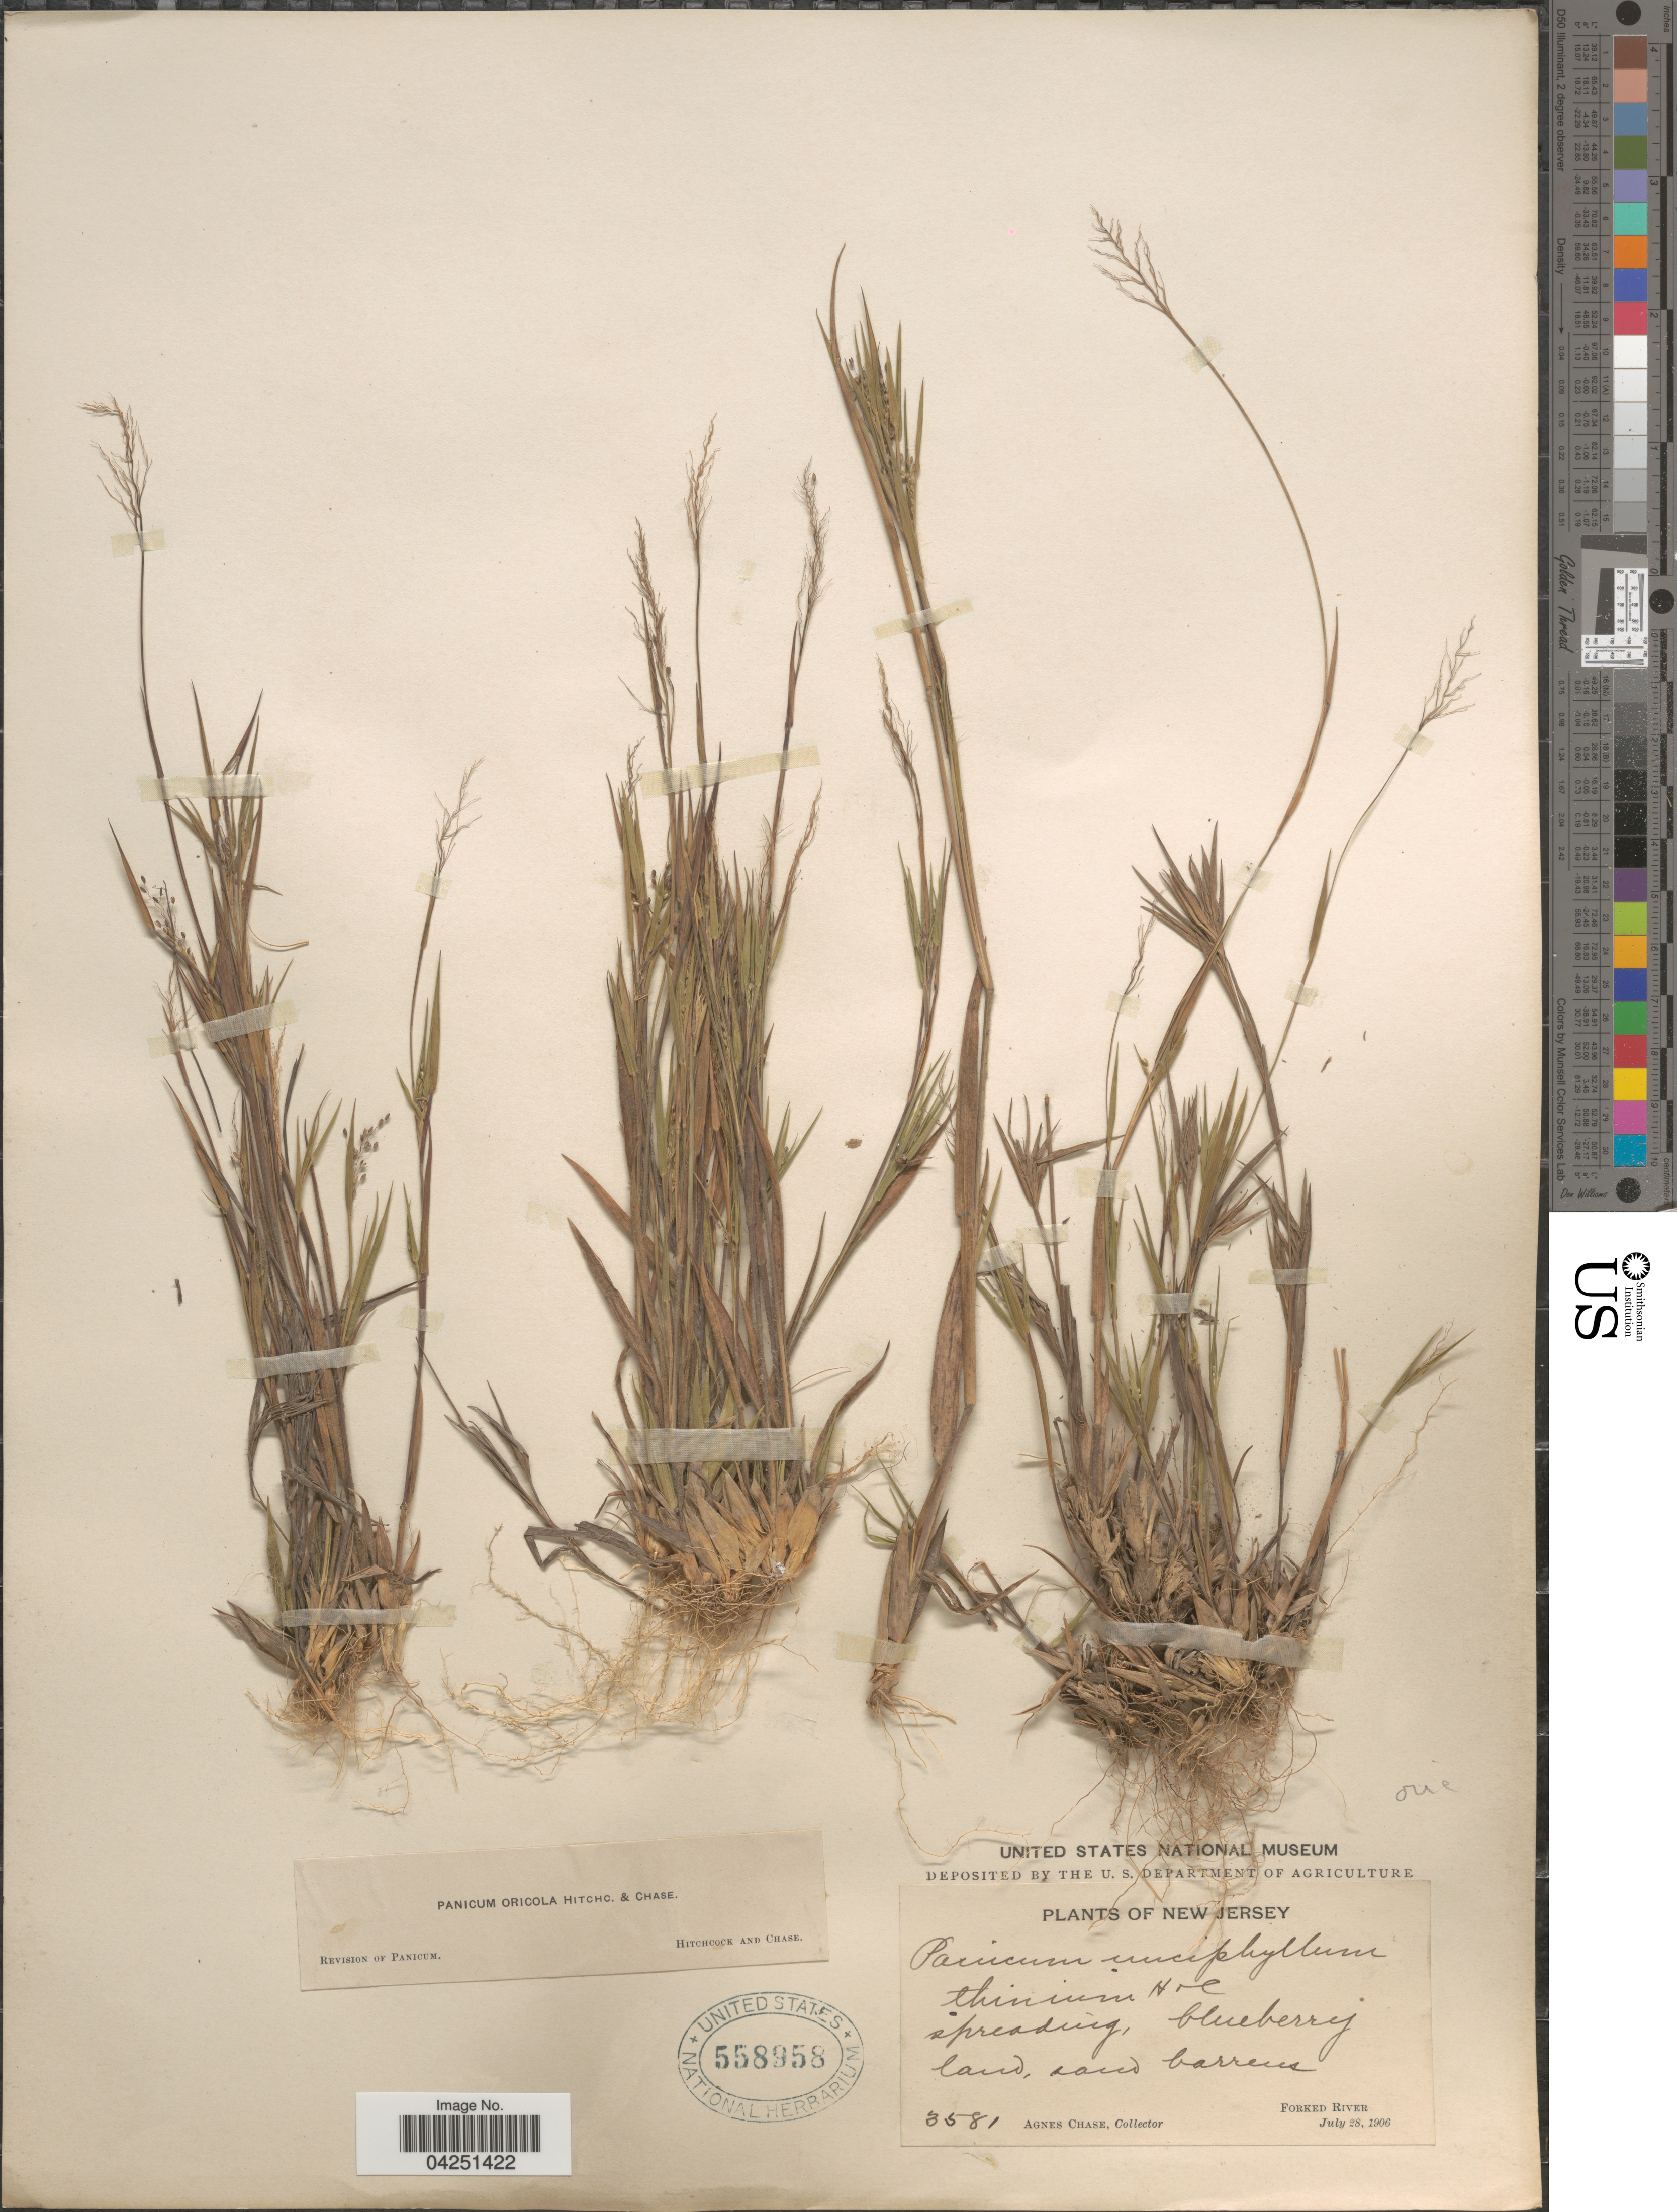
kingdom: Plantae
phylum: Tracheophyta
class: Liliopsida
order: Poales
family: Poaceae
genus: Dichanthelium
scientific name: Dichanthelium acuminatum var. acuminatum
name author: (Sw.) Gould & C.A. Clark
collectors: A. Chase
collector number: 3581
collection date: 1906-07-28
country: United States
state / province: New Jersey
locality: Blueberry land, sand barrens. Forked River.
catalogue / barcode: US 558958